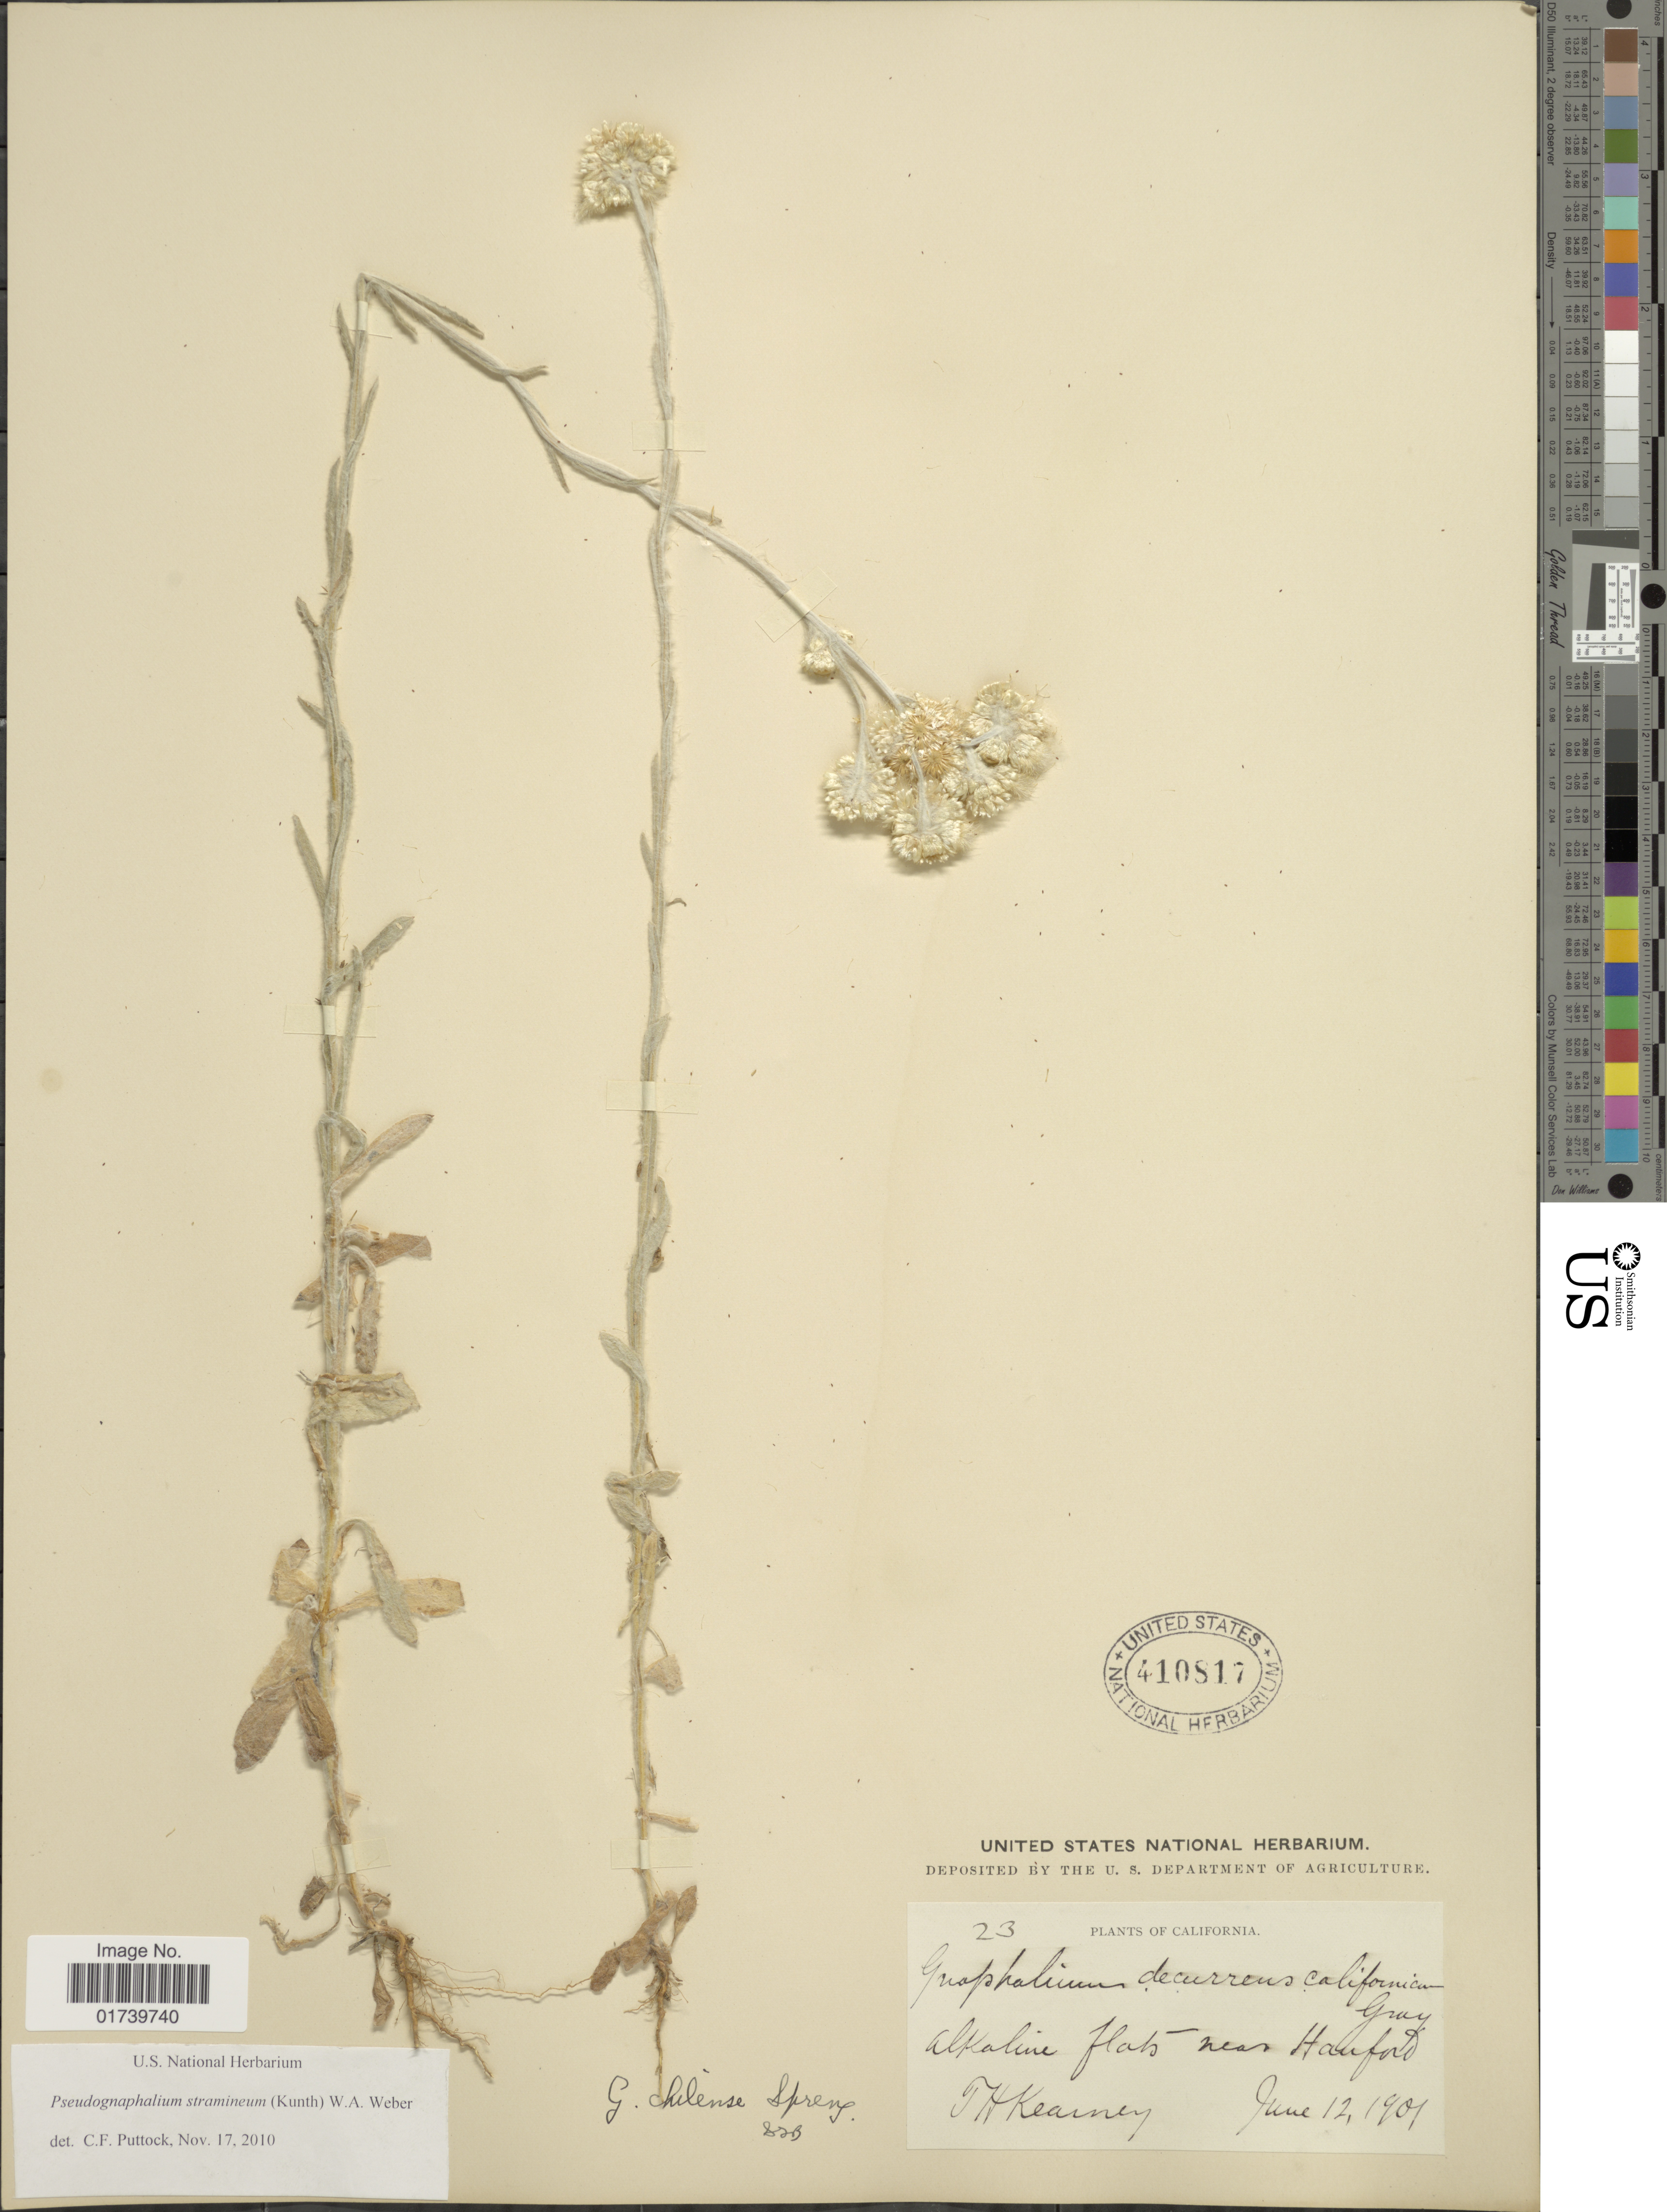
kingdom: Plantae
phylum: Tracheophyta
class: Magnoliopsida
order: Asterales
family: Asteraceae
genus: Pseudognaphalium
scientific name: Pseudognaphalium stramineum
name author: (Kunth) Anderb.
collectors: T. H. Kearney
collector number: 23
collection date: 1901-06-12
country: United States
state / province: California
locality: Alkaline flats near Hanford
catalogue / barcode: US 410817